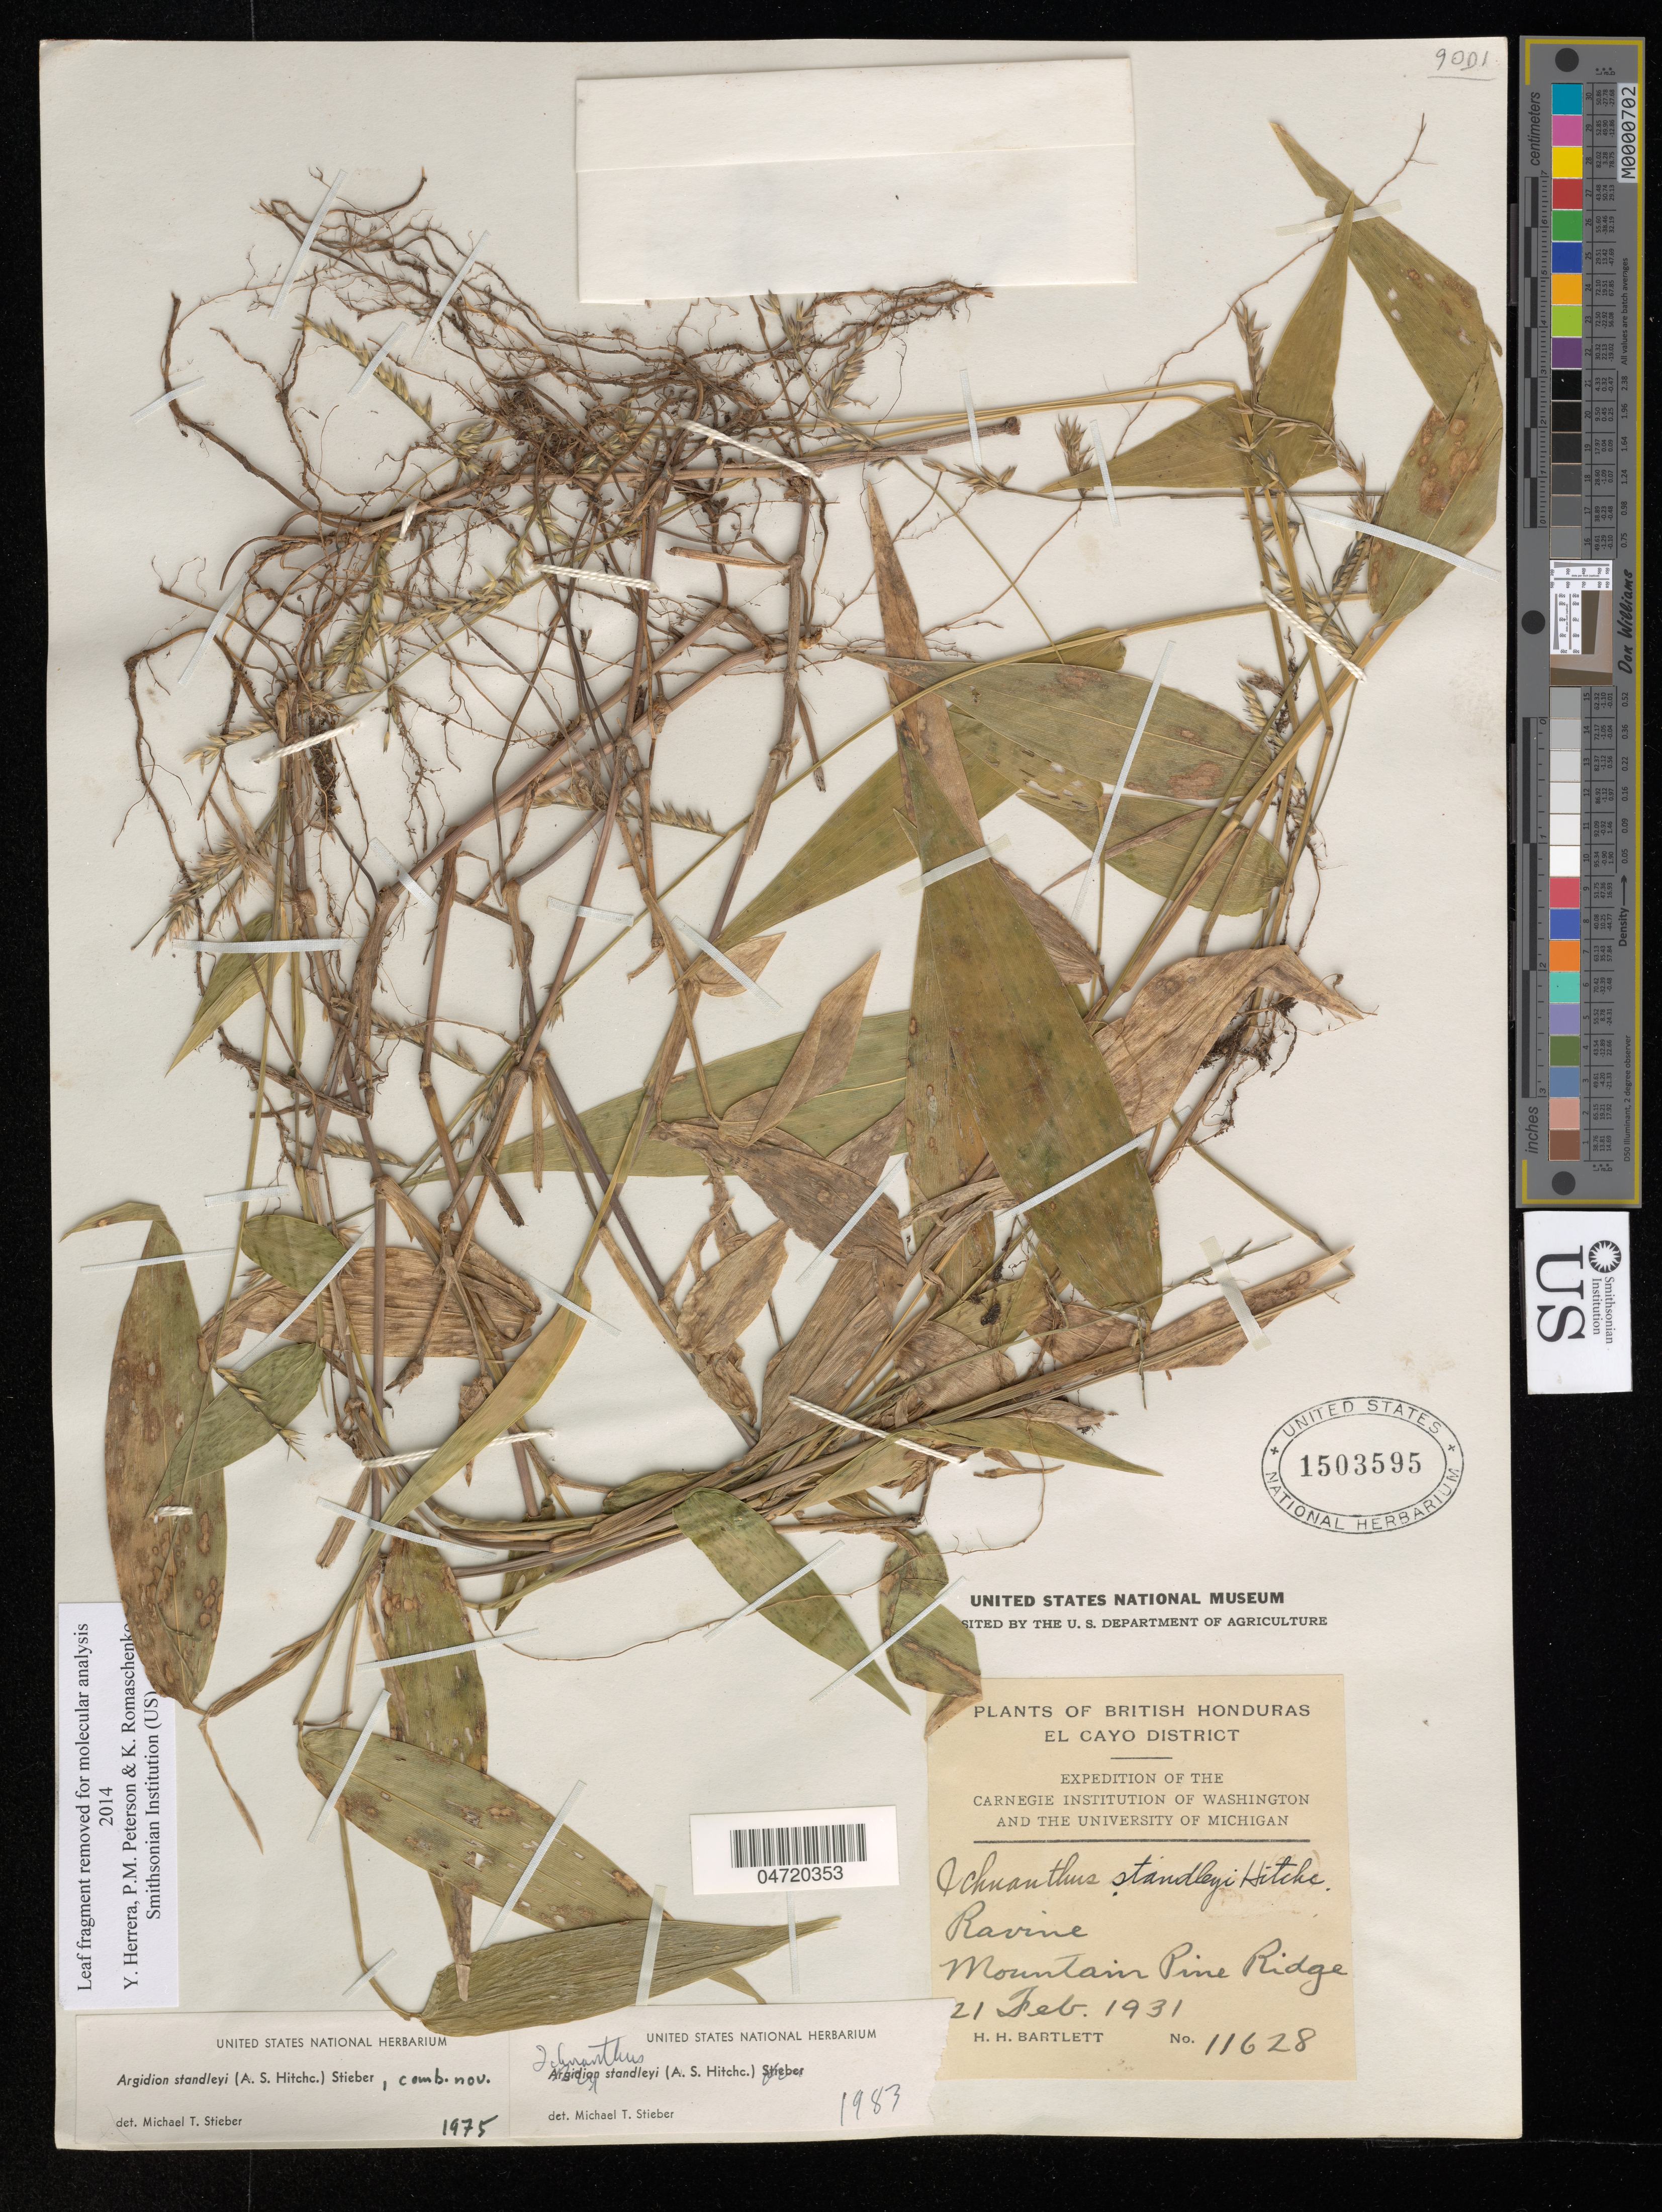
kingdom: Plantae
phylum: Tracheophyta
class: Liliopsida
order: Poales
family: Poaceae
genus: Ichnanthus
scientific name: Ichnanthus standleyi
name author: Hitchc.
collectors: H. H. Bartlett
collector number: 11628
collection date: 1931-02-21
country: Belize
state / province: Cayo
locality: British Honduras. El Cayo District. Mountain Pine Ridge.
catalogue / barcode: US 1503595